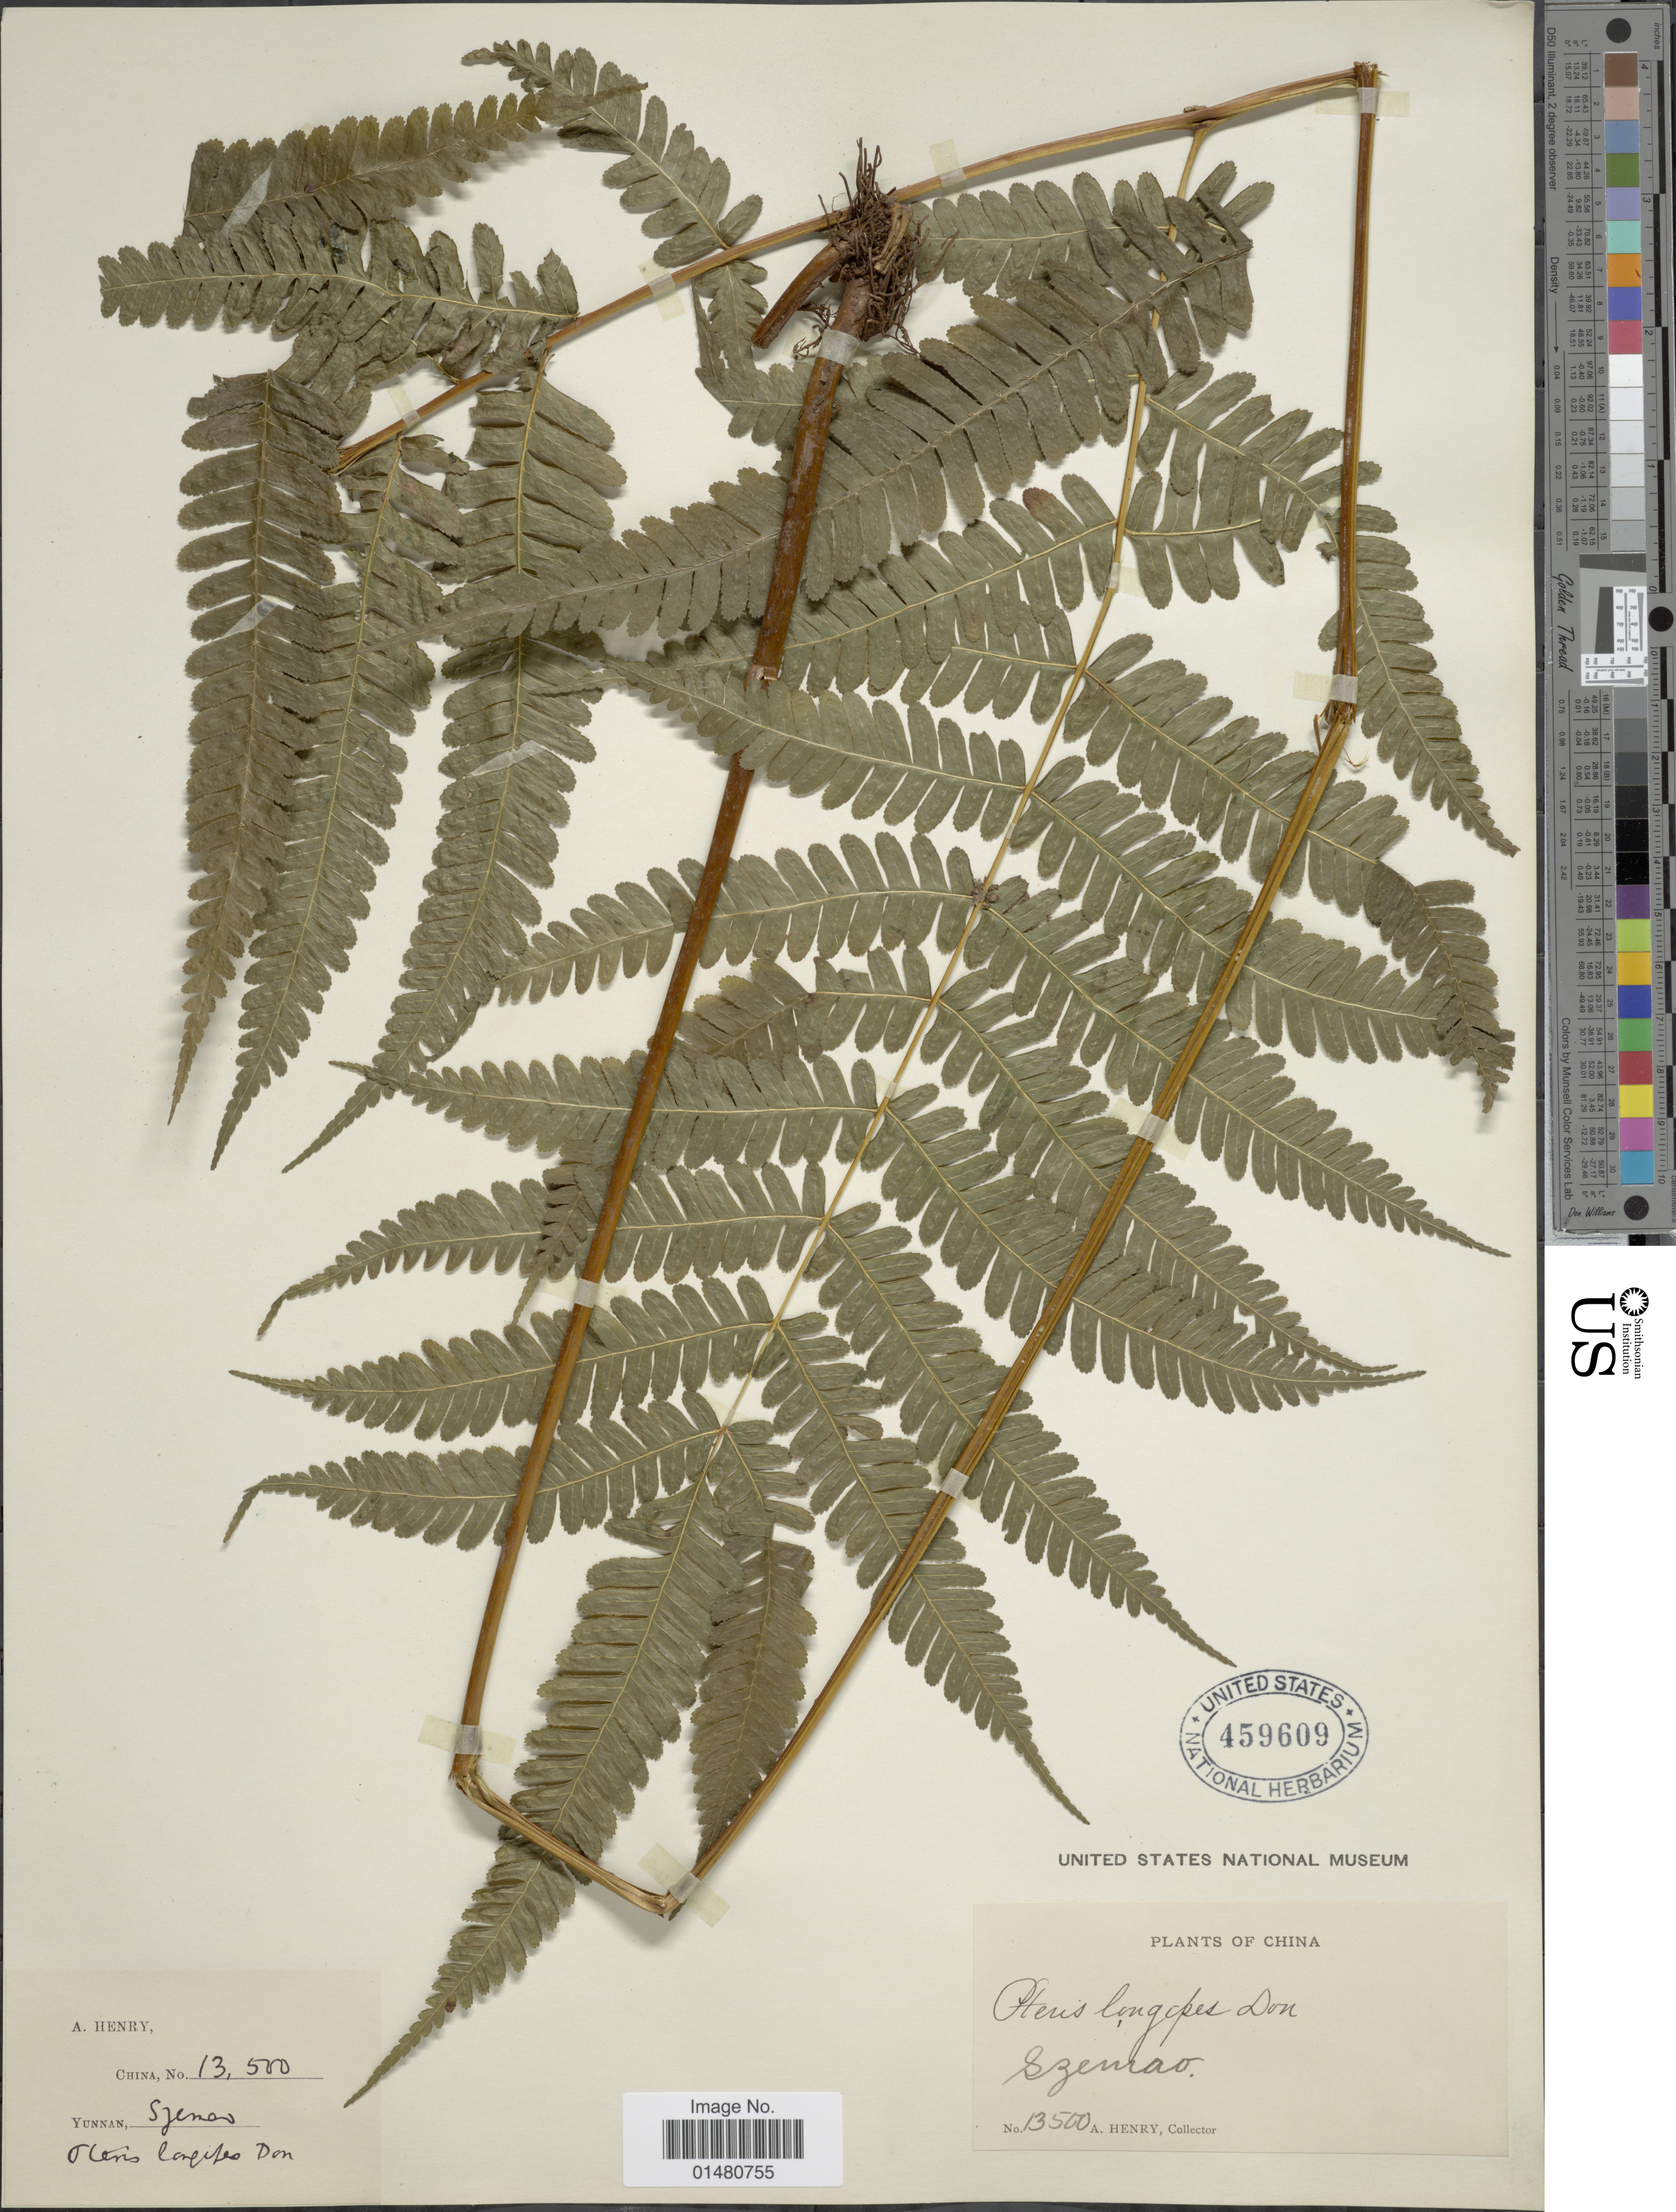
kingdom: Plantae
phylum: Tracheophyta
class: Polypodiopsida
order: Polypodiales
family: Pteridaceae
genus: Pteris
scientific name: Pteris longipes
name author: D. Don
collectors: A. Henry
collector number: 13500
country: China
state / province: Yunnan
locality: Szemao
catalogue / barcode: US 459609